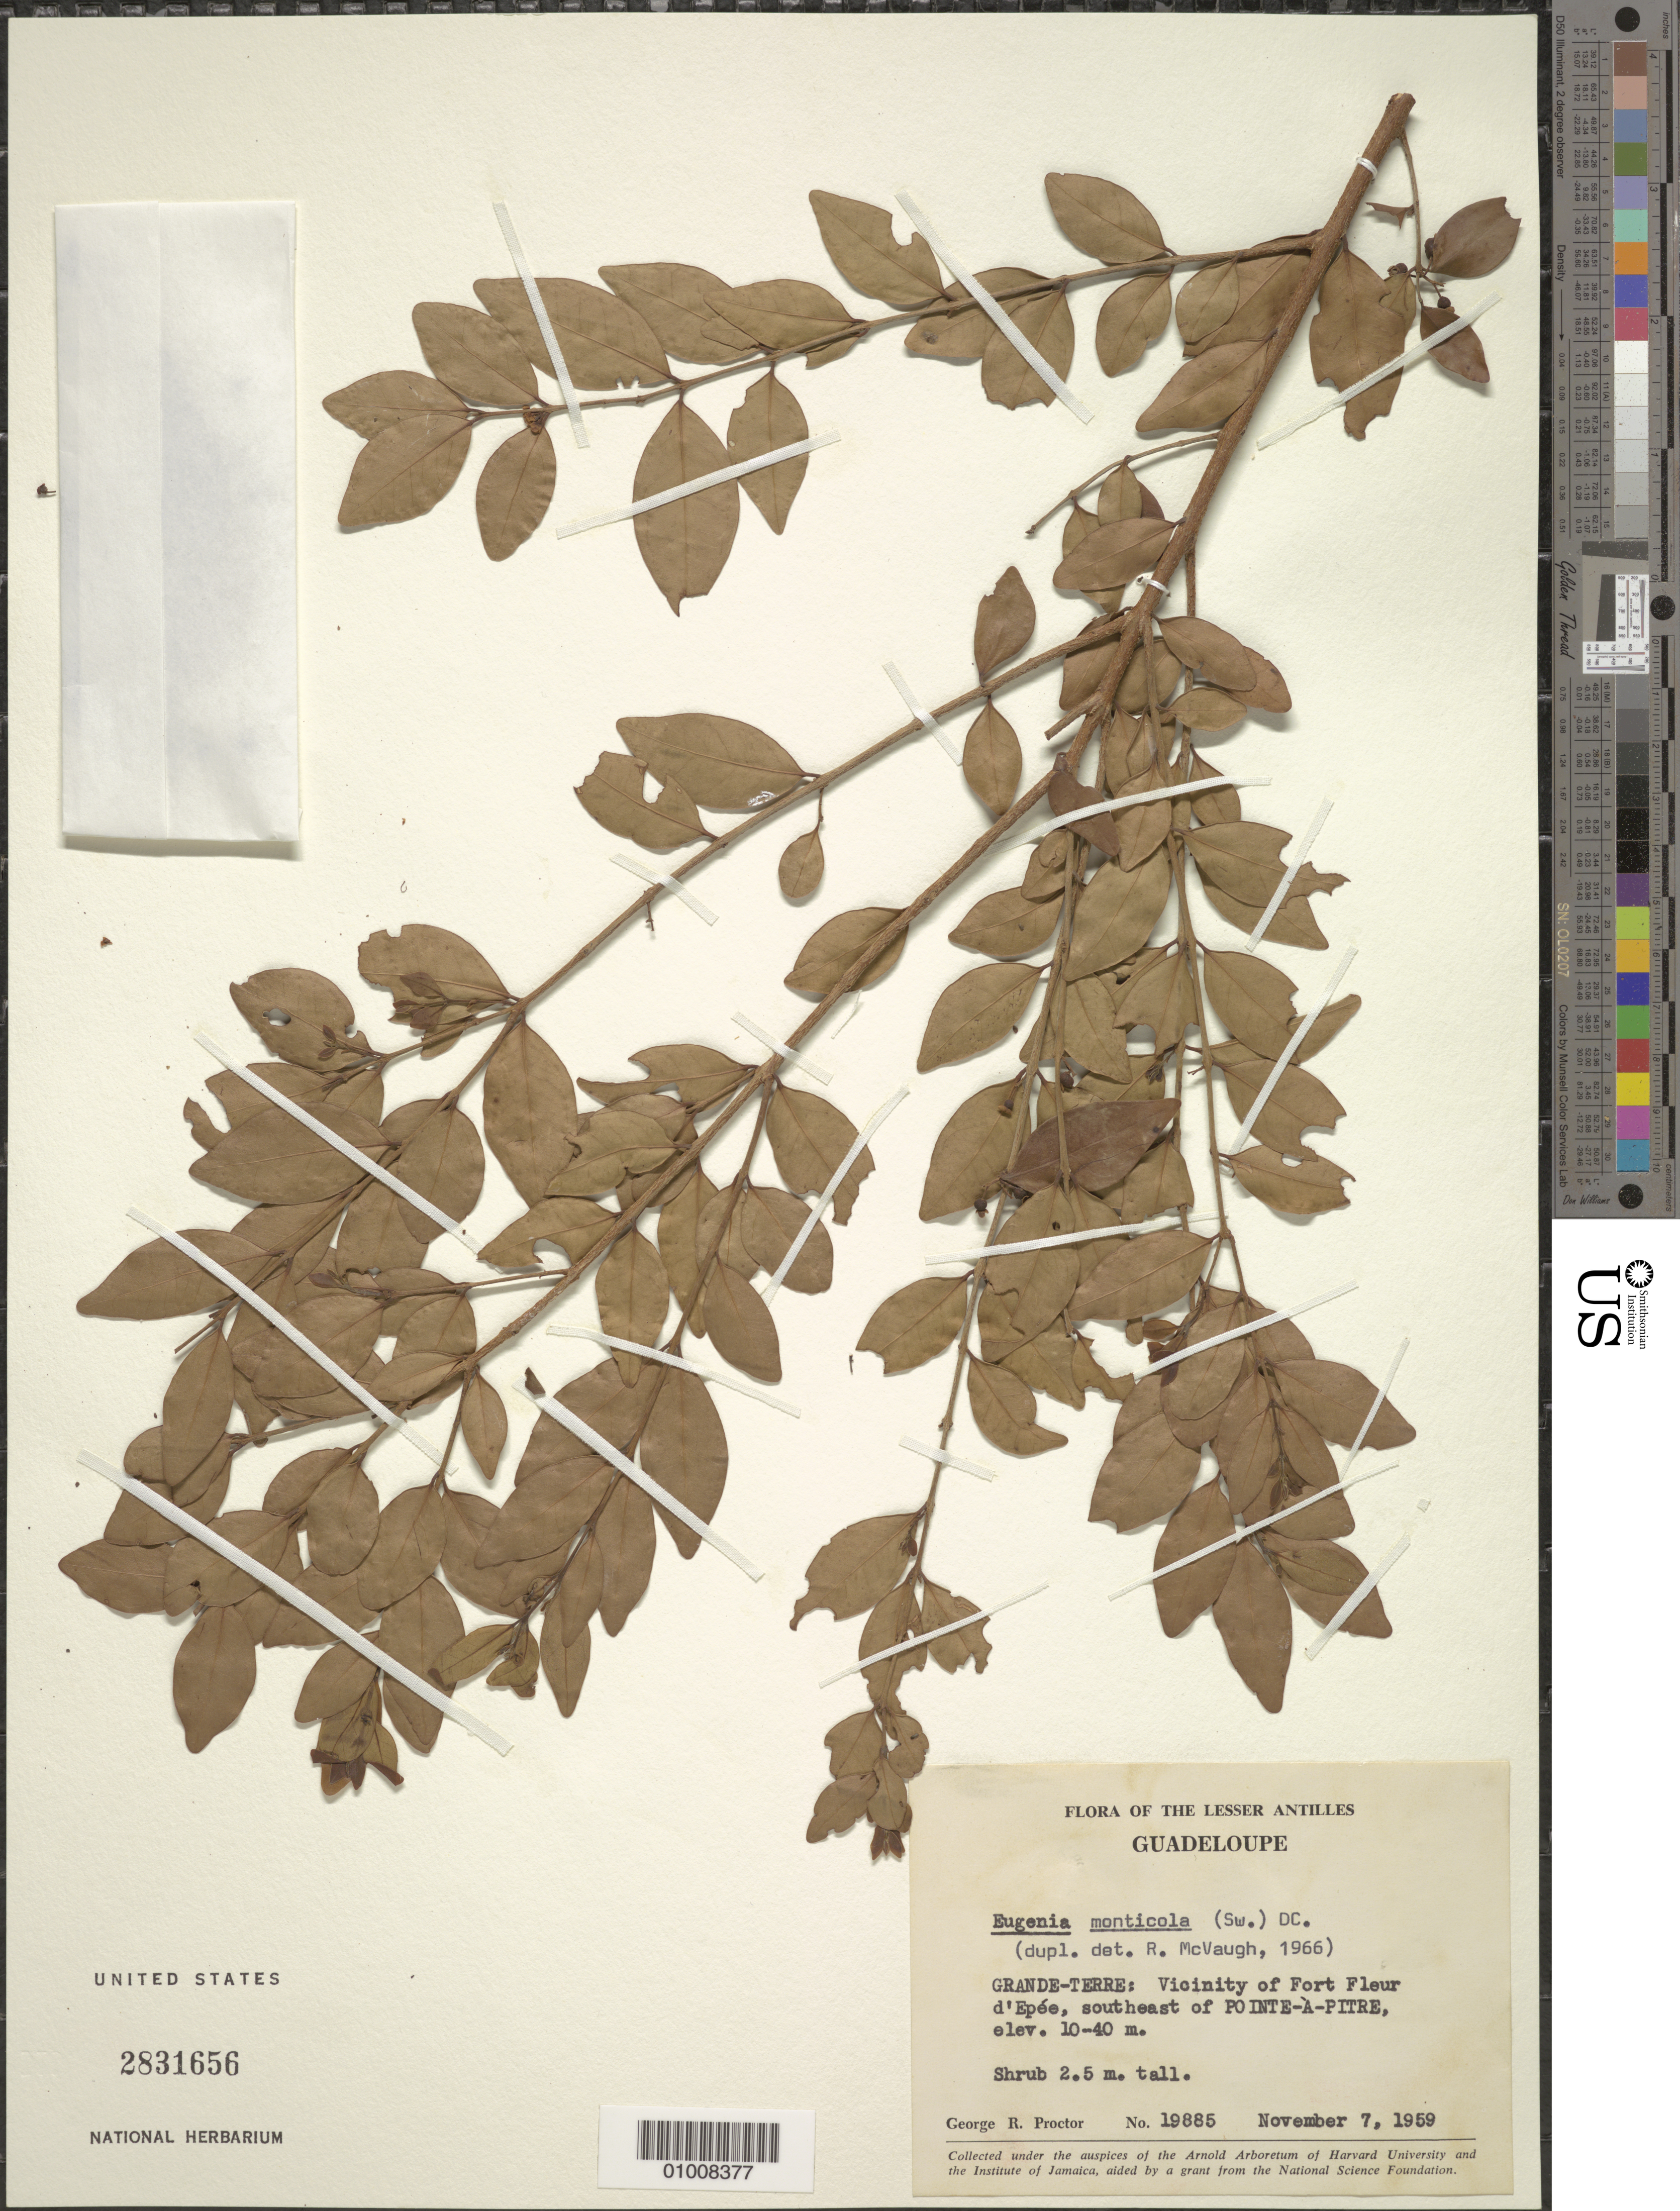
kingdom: Plantae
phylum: Tracheophyta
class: Magnoliopsida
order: Myrtales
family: Myrtaceae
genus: Eugenia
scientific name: Eugenia monticola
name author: (Sw.) DC.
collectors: G. R. Proctor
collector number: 19885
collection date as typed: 07 Nov 1959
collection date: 1959-11-07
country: Guadeloupe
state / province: Grande-Terre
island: Grande Terre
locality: Vicinity of Fort Fleur d'Epée, southeast of POINT-A-PITRE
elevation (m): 10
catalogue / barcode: US 2831656